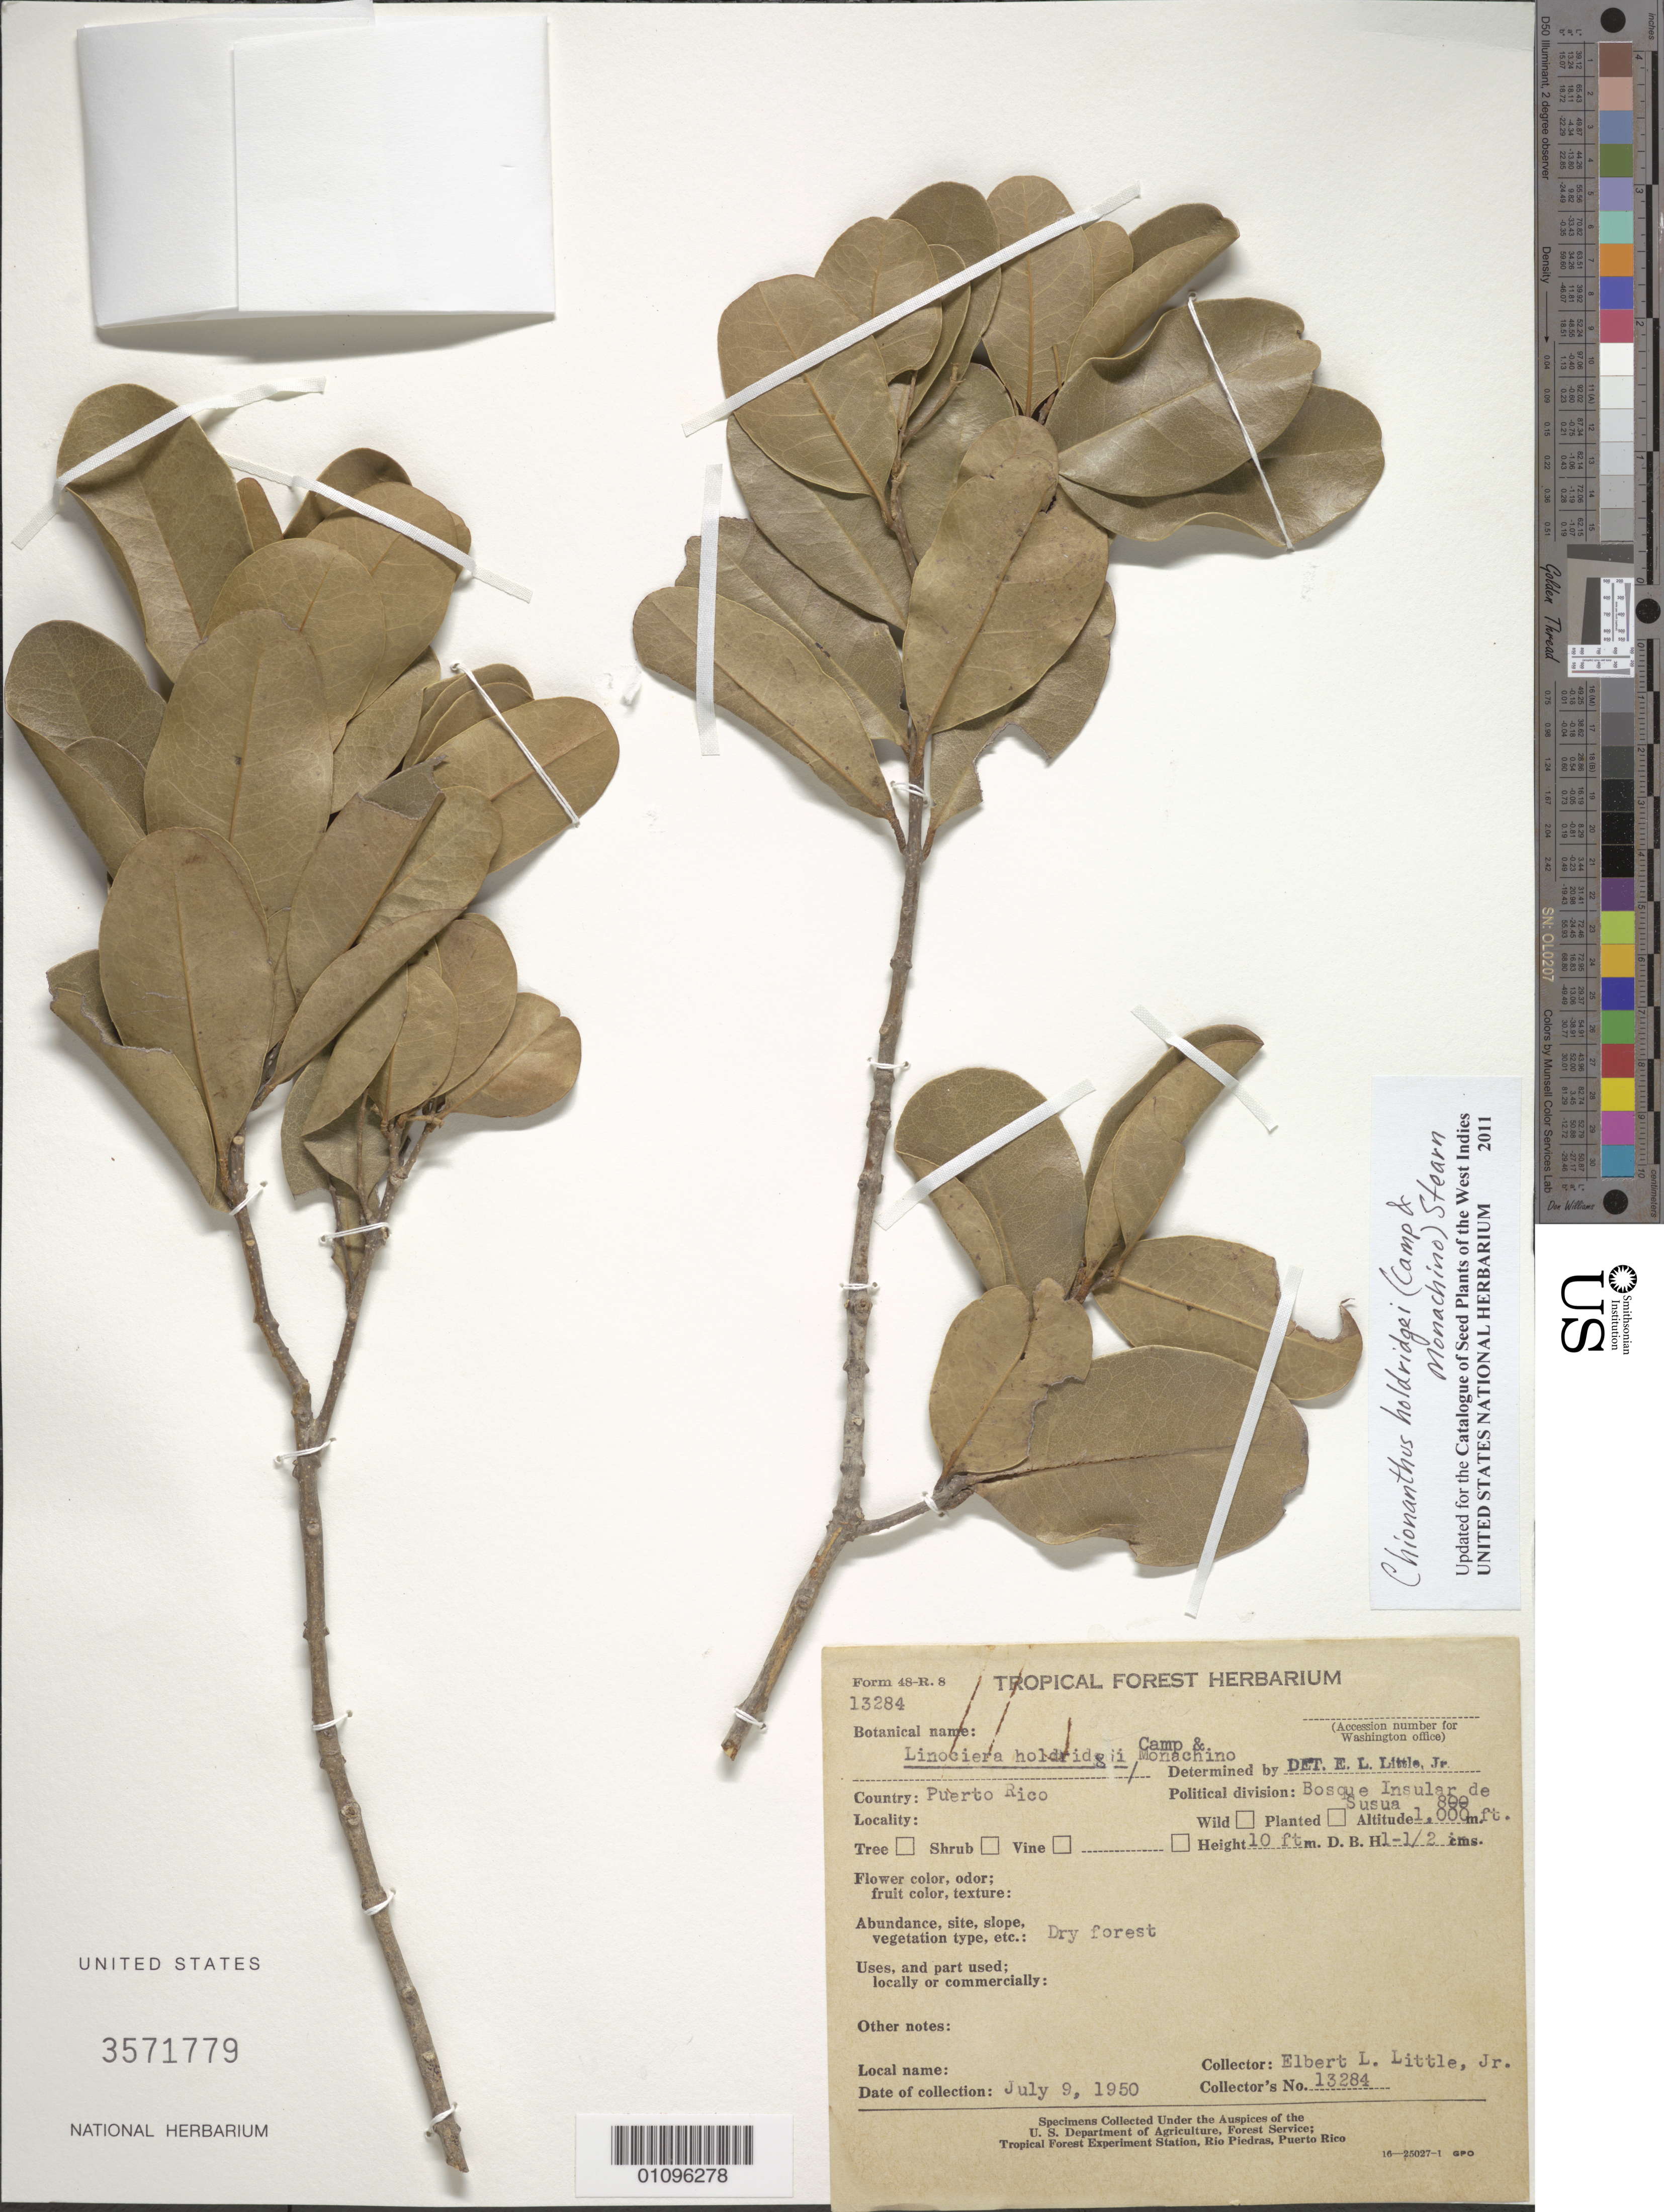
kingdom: Plantae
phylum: Tracheophyta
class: Magnoliopsida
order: Lamiales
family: Oleaceae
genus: Chionanthus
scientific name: Chionanthus holdridgei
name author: (Camp & Monach.) Stearn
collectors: E. L. Little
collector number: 13284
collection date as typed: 09 Jul 1950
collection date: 1950-07-09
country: Puerto Rico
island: Puerto Rico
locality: Bosque Insular de Susúa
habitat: Dry forest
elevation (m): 244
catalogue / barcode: US 3571779